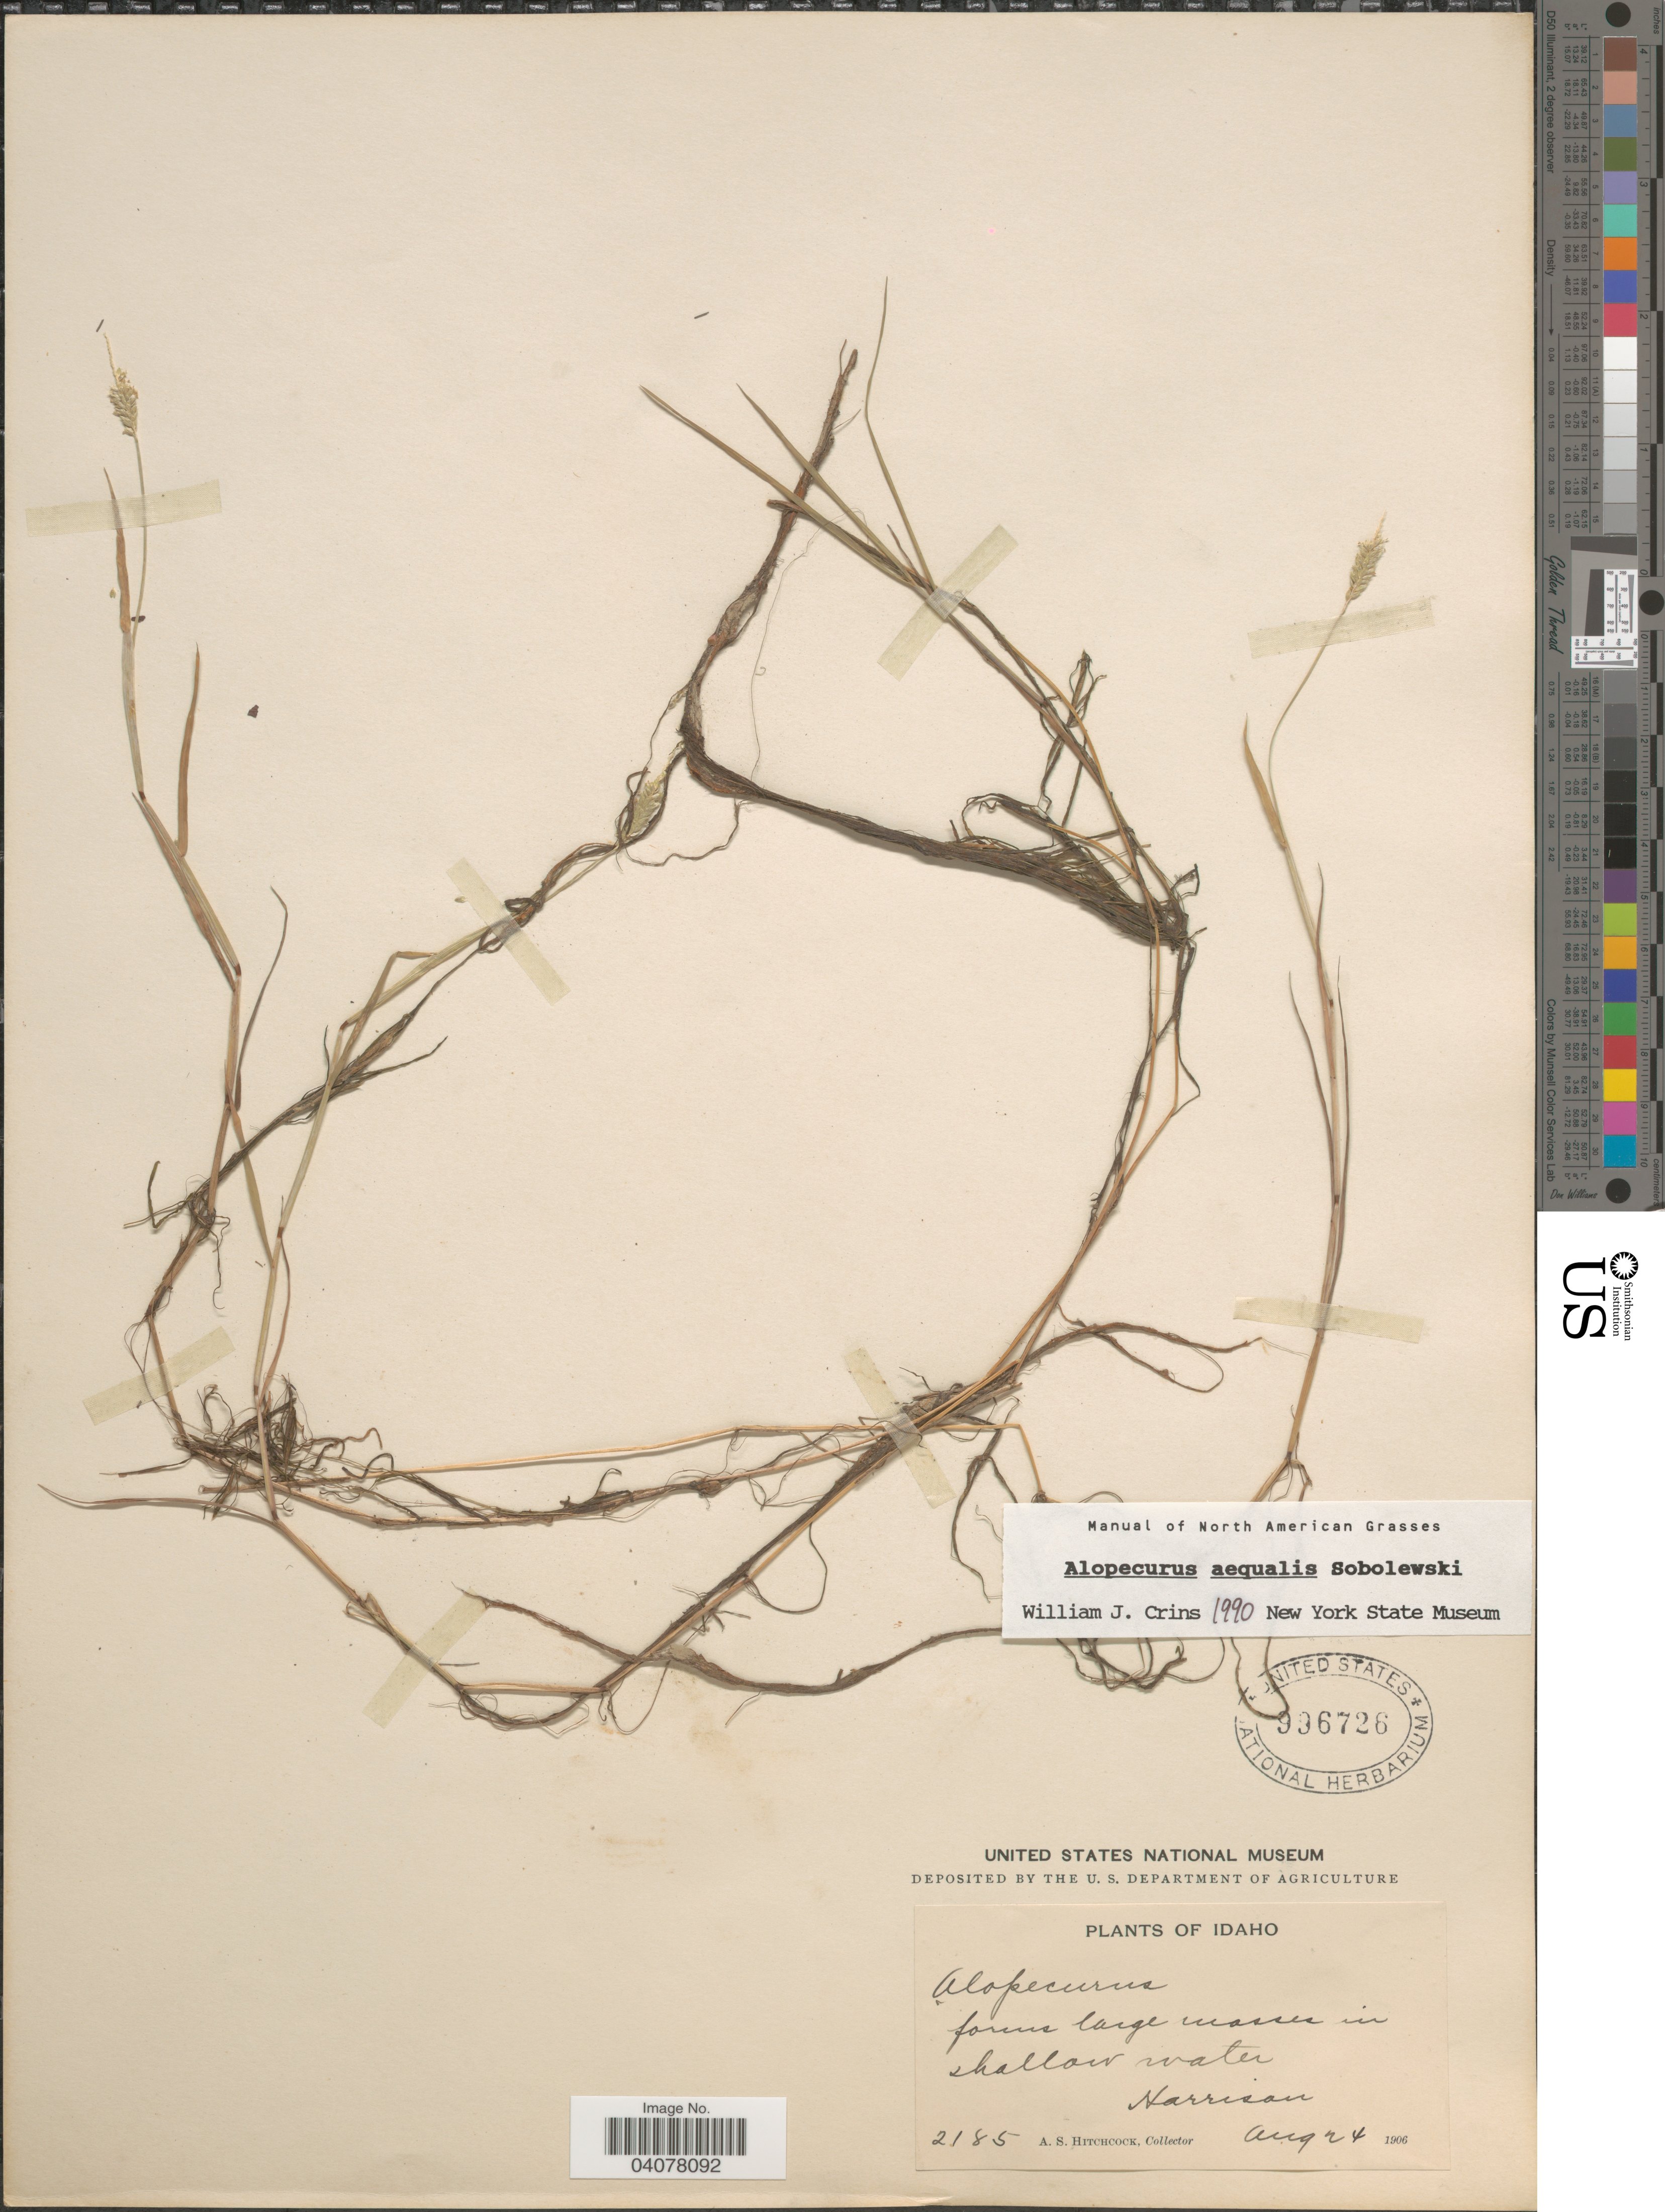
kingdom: Plantae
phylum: Tracheophyta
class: Liliopsida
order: Poales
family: Poaceae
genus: Alopecurus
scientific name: Alopecurus aequalis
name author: Sobol.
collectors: A. S. Hitchcock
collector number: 2185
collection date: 1906-08-24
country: United States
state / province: Idaho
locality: Forms large masses in shallow water. Harrisan.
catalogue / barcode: US 996726